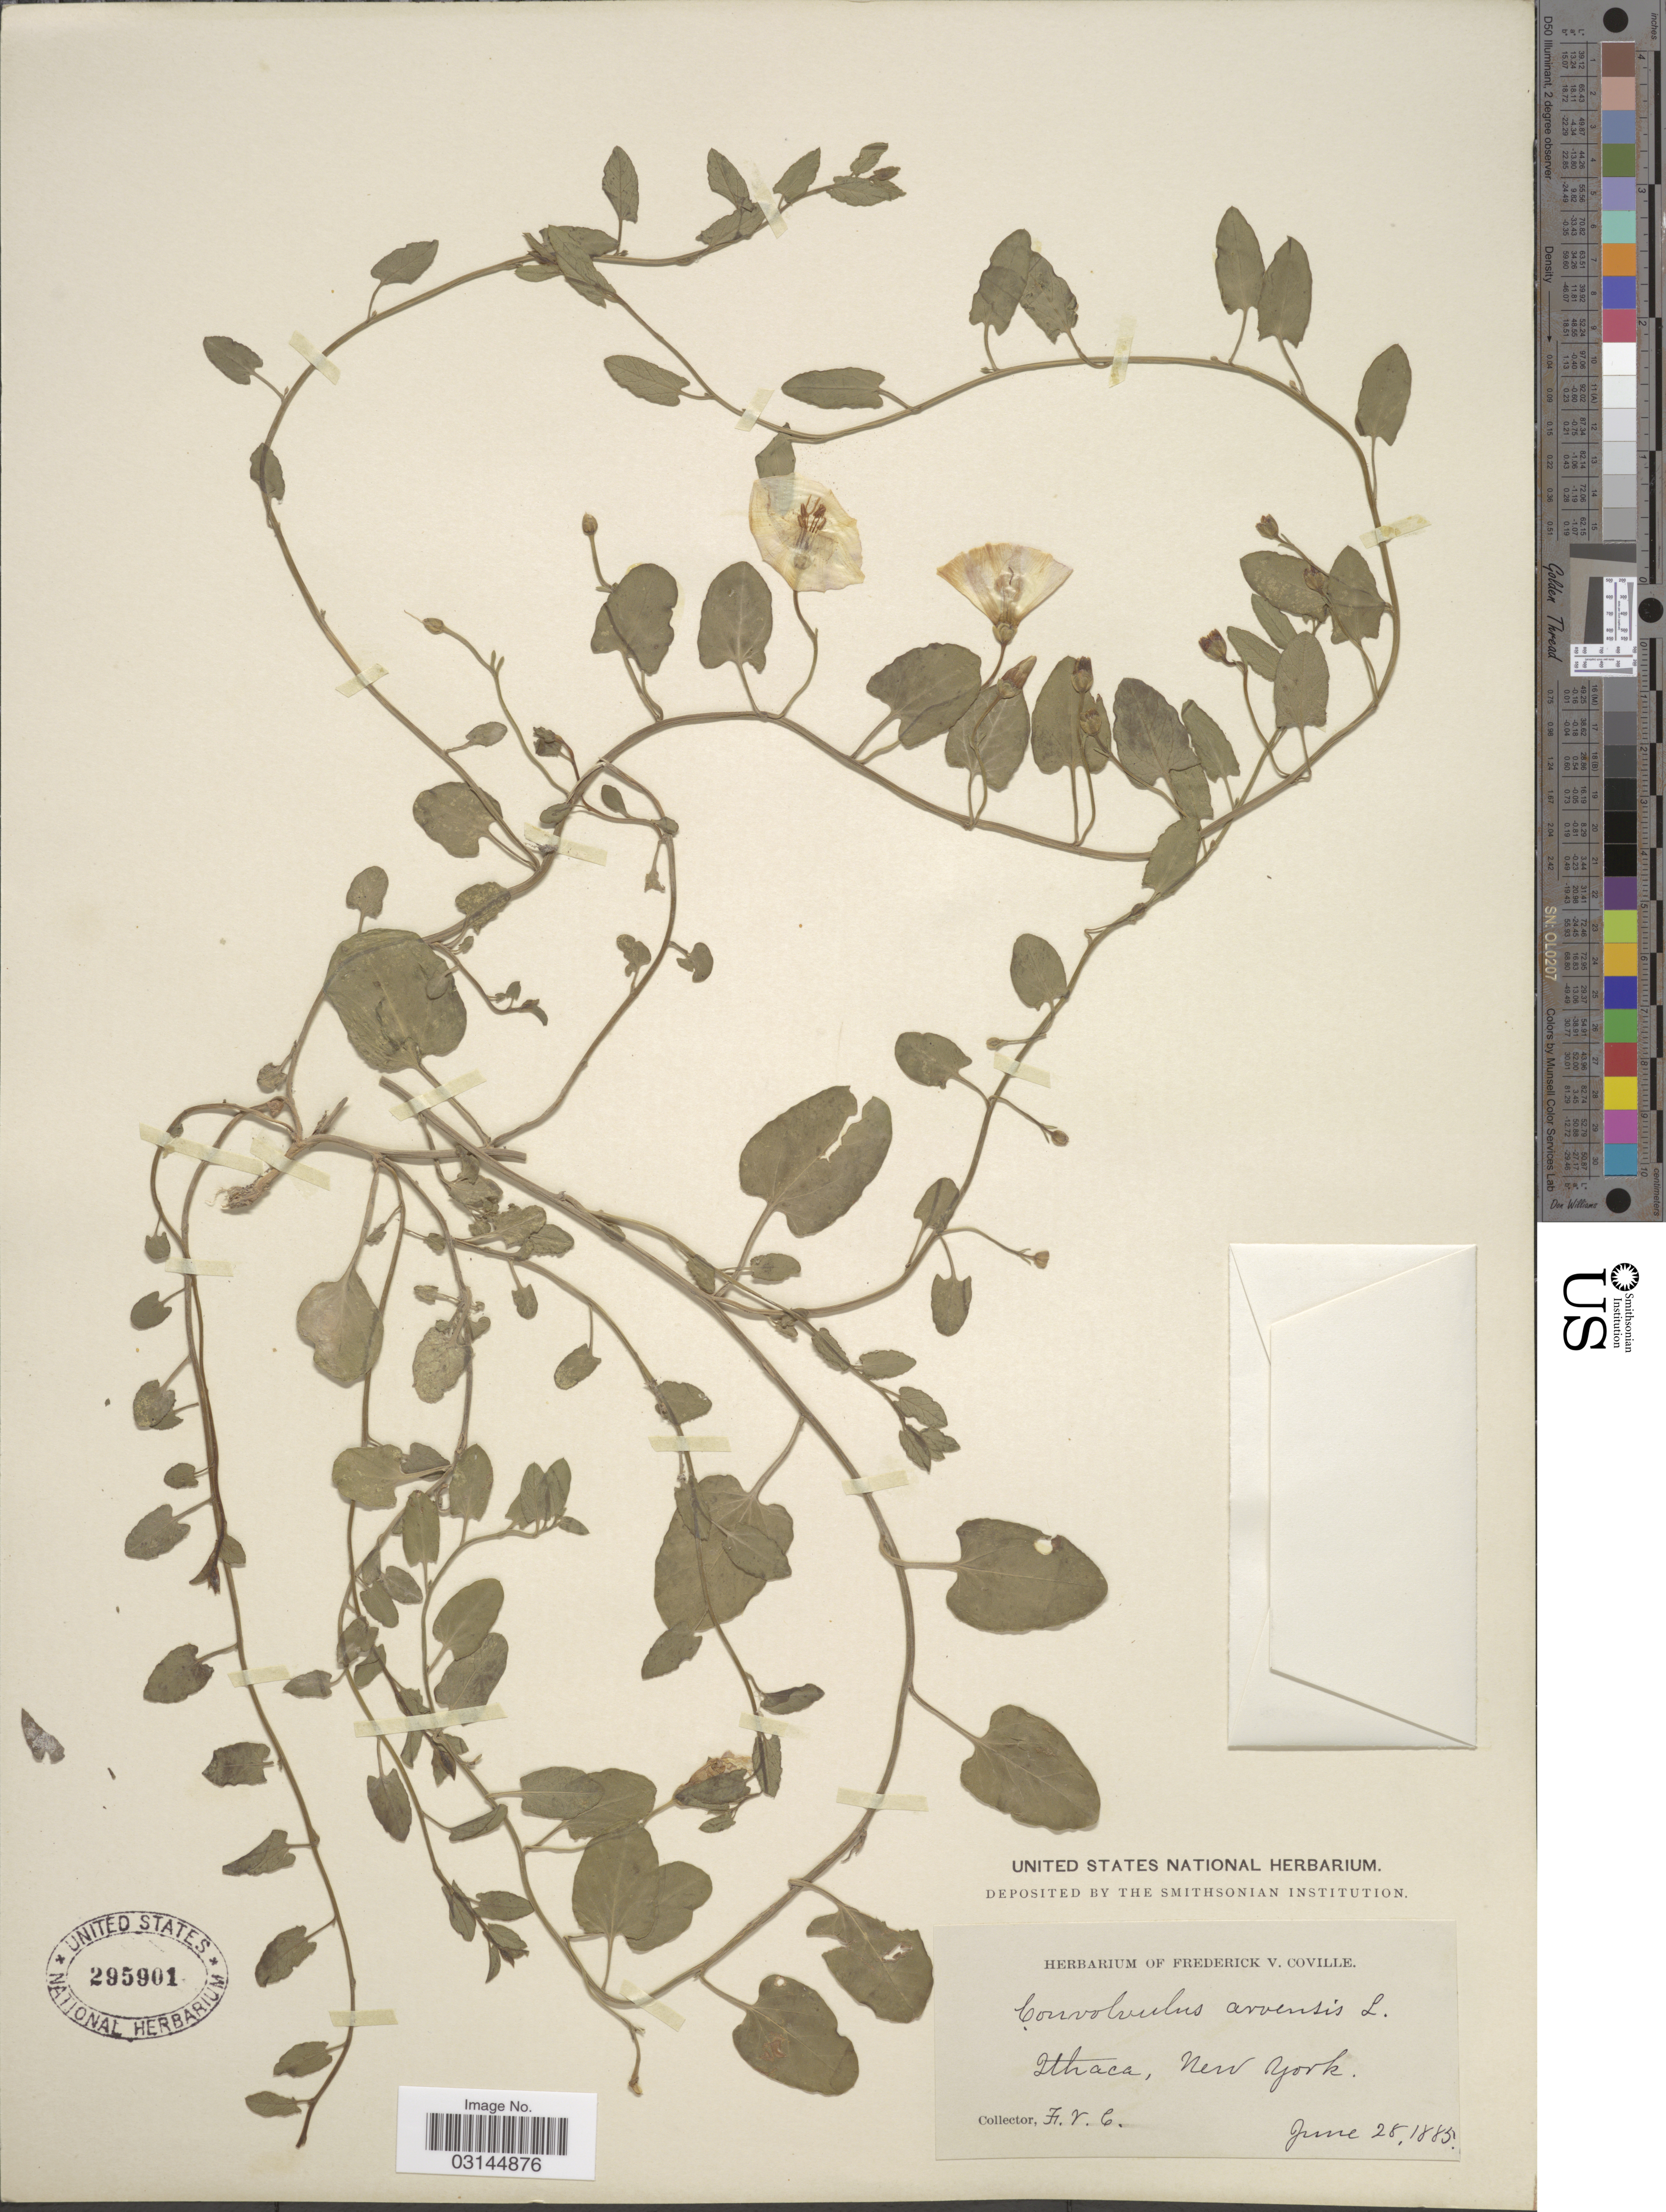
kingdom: Plantae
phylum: Tracheophyta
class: Magnoliopsida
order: Solanales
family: Convolvulaceae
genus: Convolvulus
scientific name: Convolvulus arvensis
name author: L.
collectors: F. V. Coville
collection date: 1885-06-28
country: United States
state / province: New York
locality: Ithaca.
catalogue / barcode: US 295901